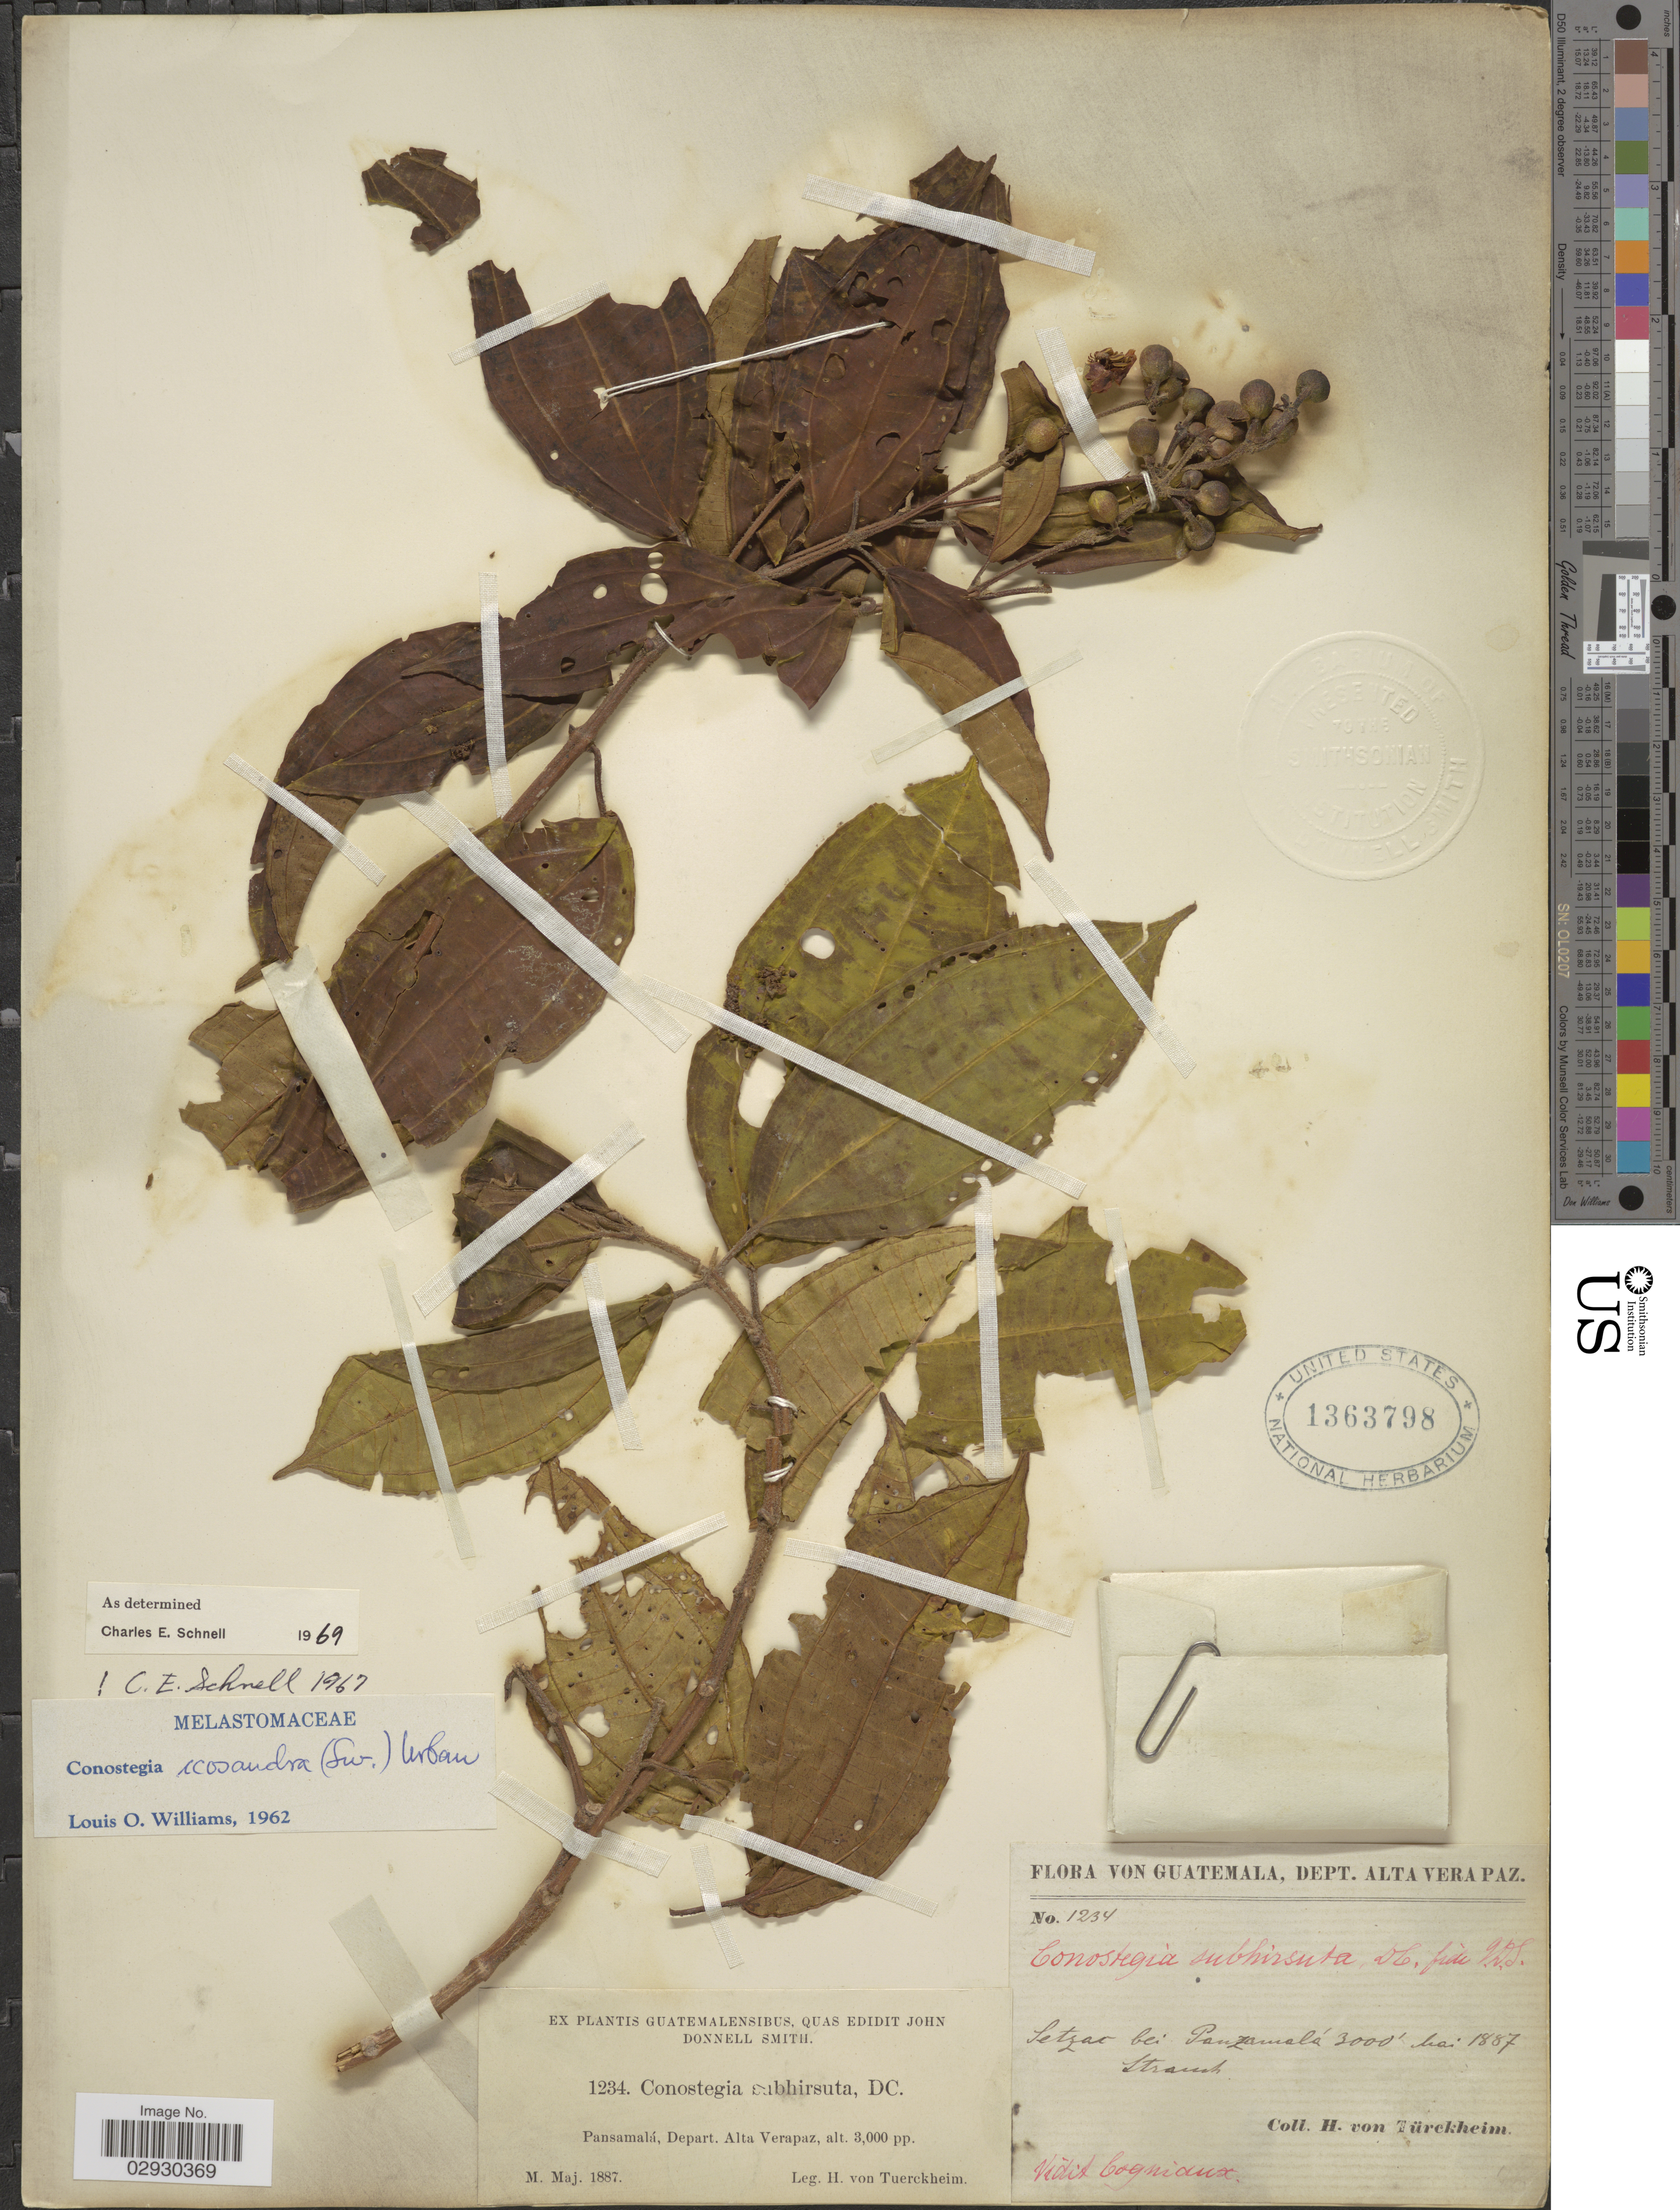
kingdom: Plantae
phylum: Tracheophyta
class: Magnoliopsida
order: Myrtales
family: Melastomataceae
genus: Conostegia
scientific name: Conostegia icosandra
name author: (Sw.) Urb.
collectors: H. von Türckheim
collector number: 1234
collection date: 1887-05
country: Guatemala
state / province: Alta Verapaz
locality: Pansamalá, Depart. Alta Verapaz.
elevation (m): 914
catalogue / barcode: US 1363798